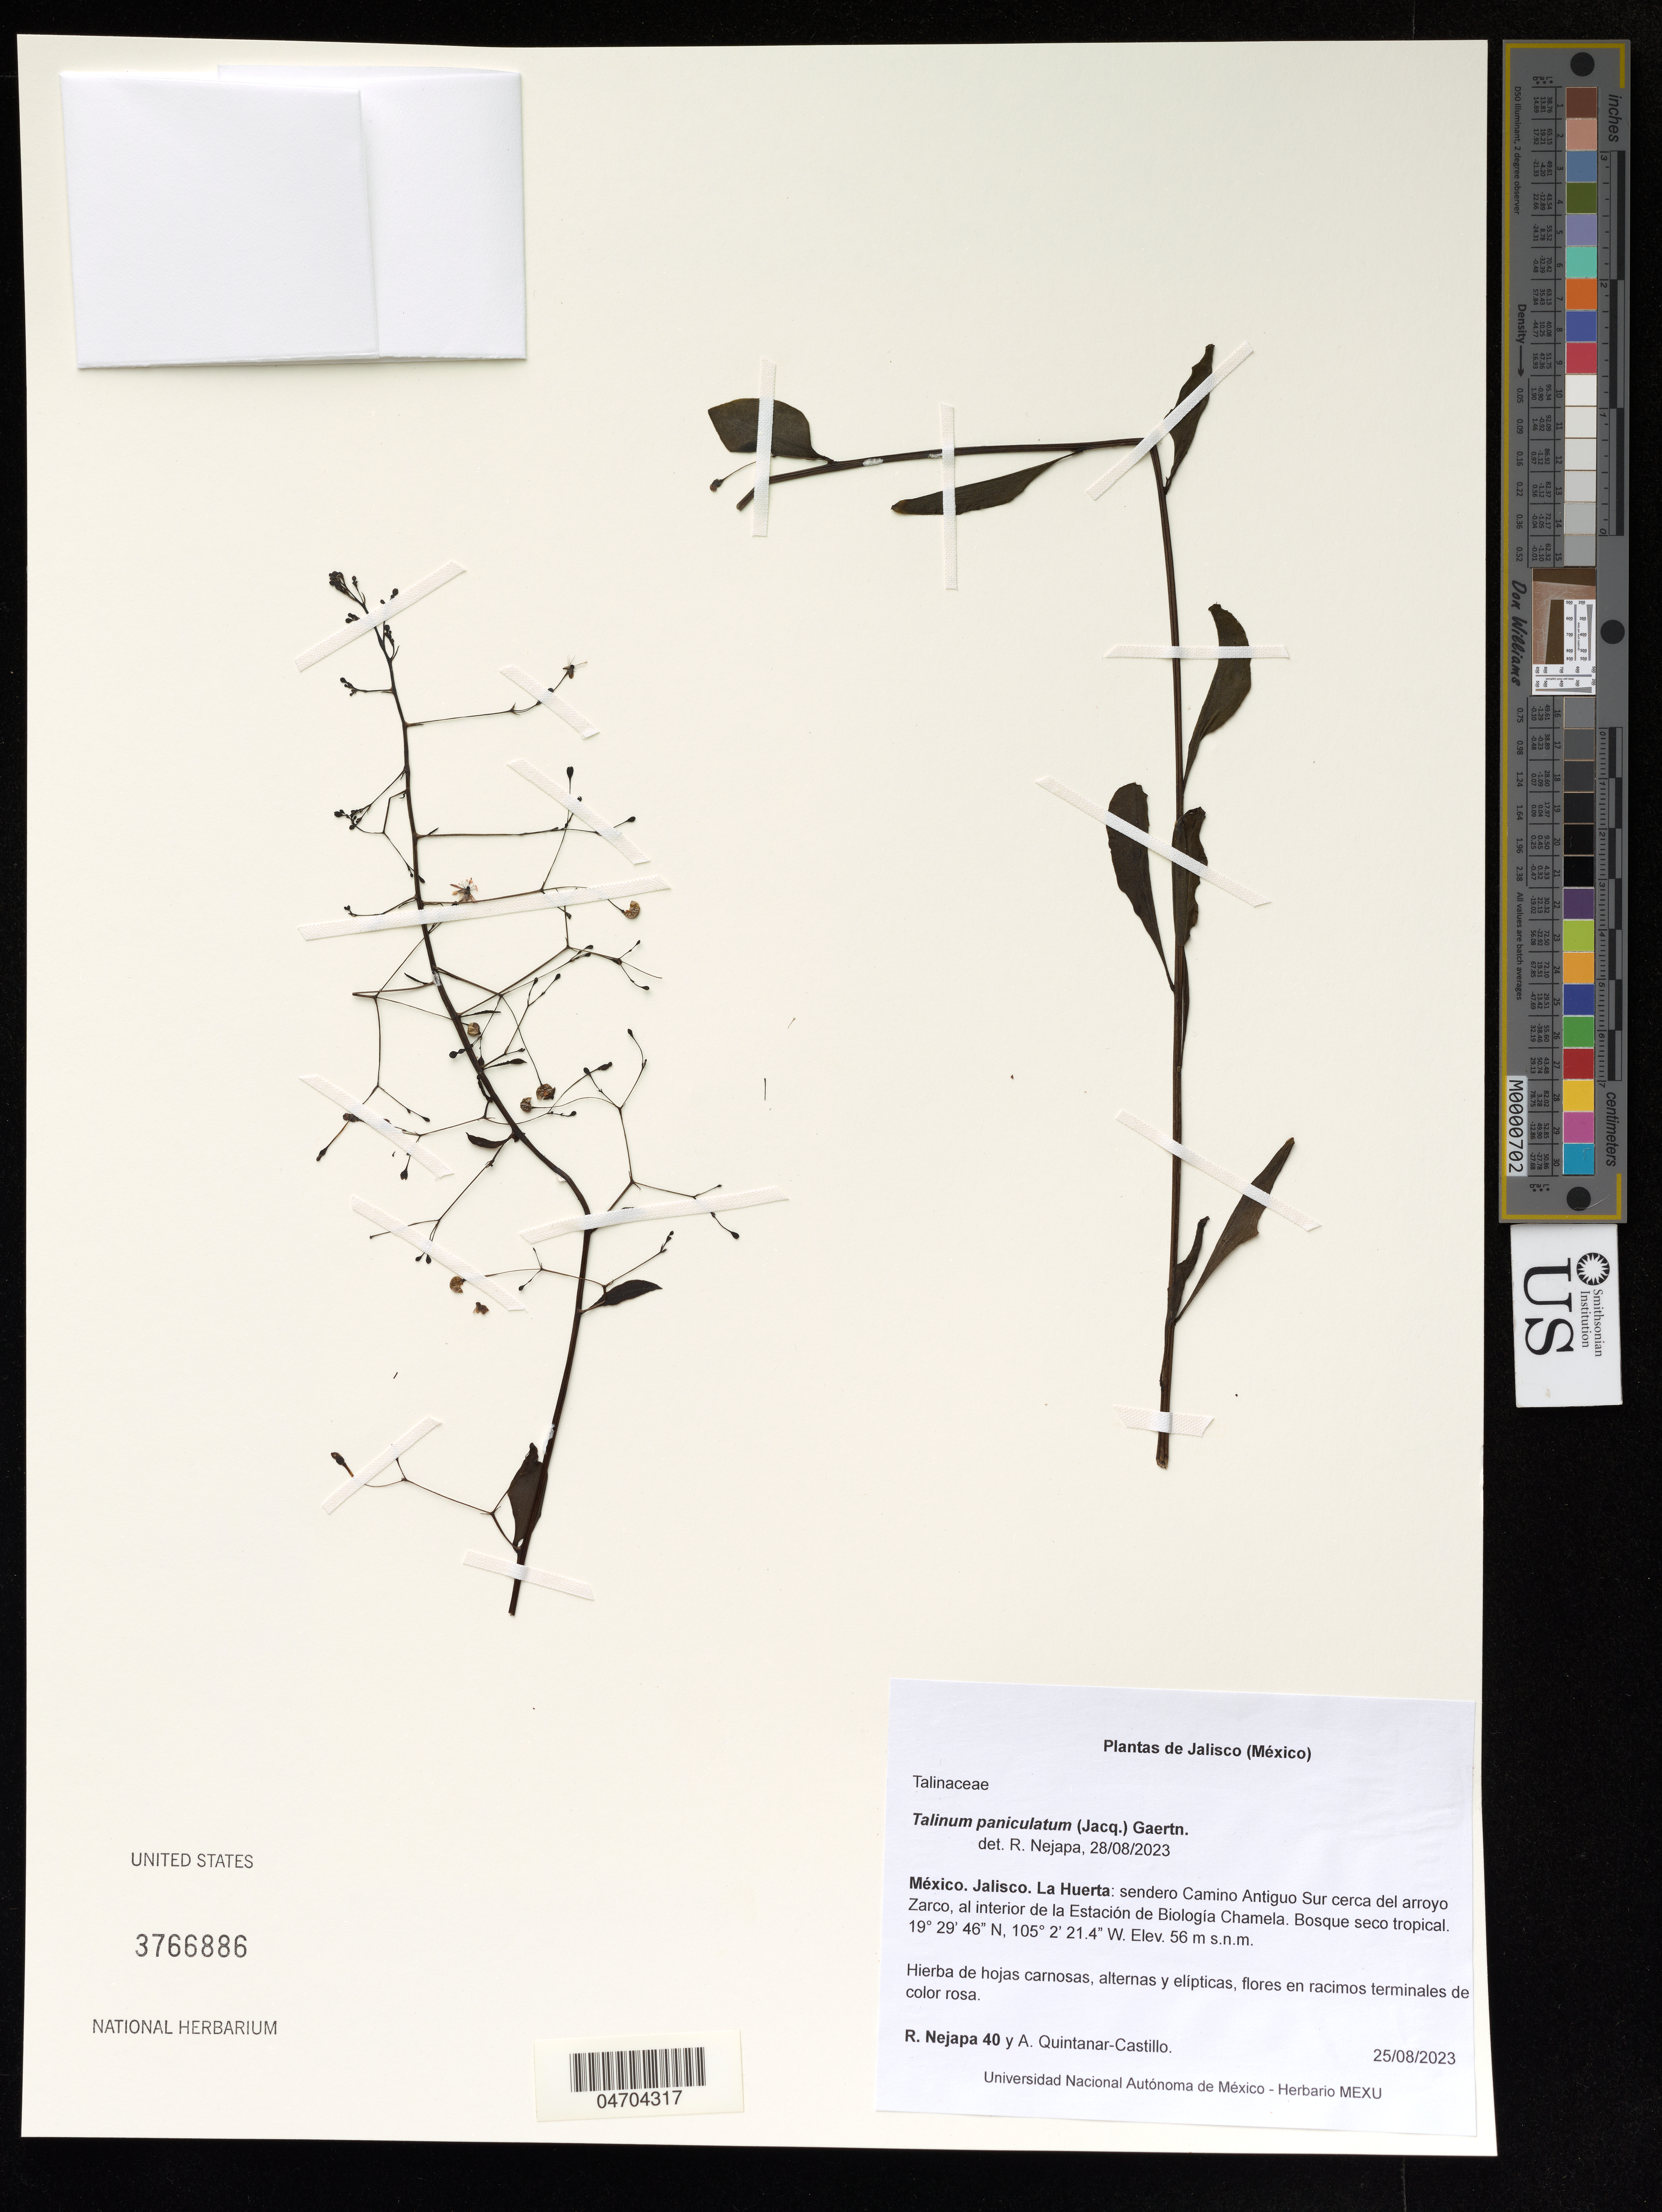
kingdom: Plantae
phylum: Tracheophyta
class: Magnoliopsida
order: Caryophyllales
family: Talinaceae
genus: Talinum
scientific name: Talinum paniculatum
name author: (Jacq.) Gaertn.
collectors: R. Nejapa & A. Quintanar Castillo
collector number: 40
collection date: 2023-08-25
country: Mexico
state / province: Jalisco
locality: La Huerta: sendero Camino Antiguo Sur cerca del arroyo Zarco, al interior de la Estación de Biología Chamela.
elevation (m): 56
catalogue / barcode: US 3766886